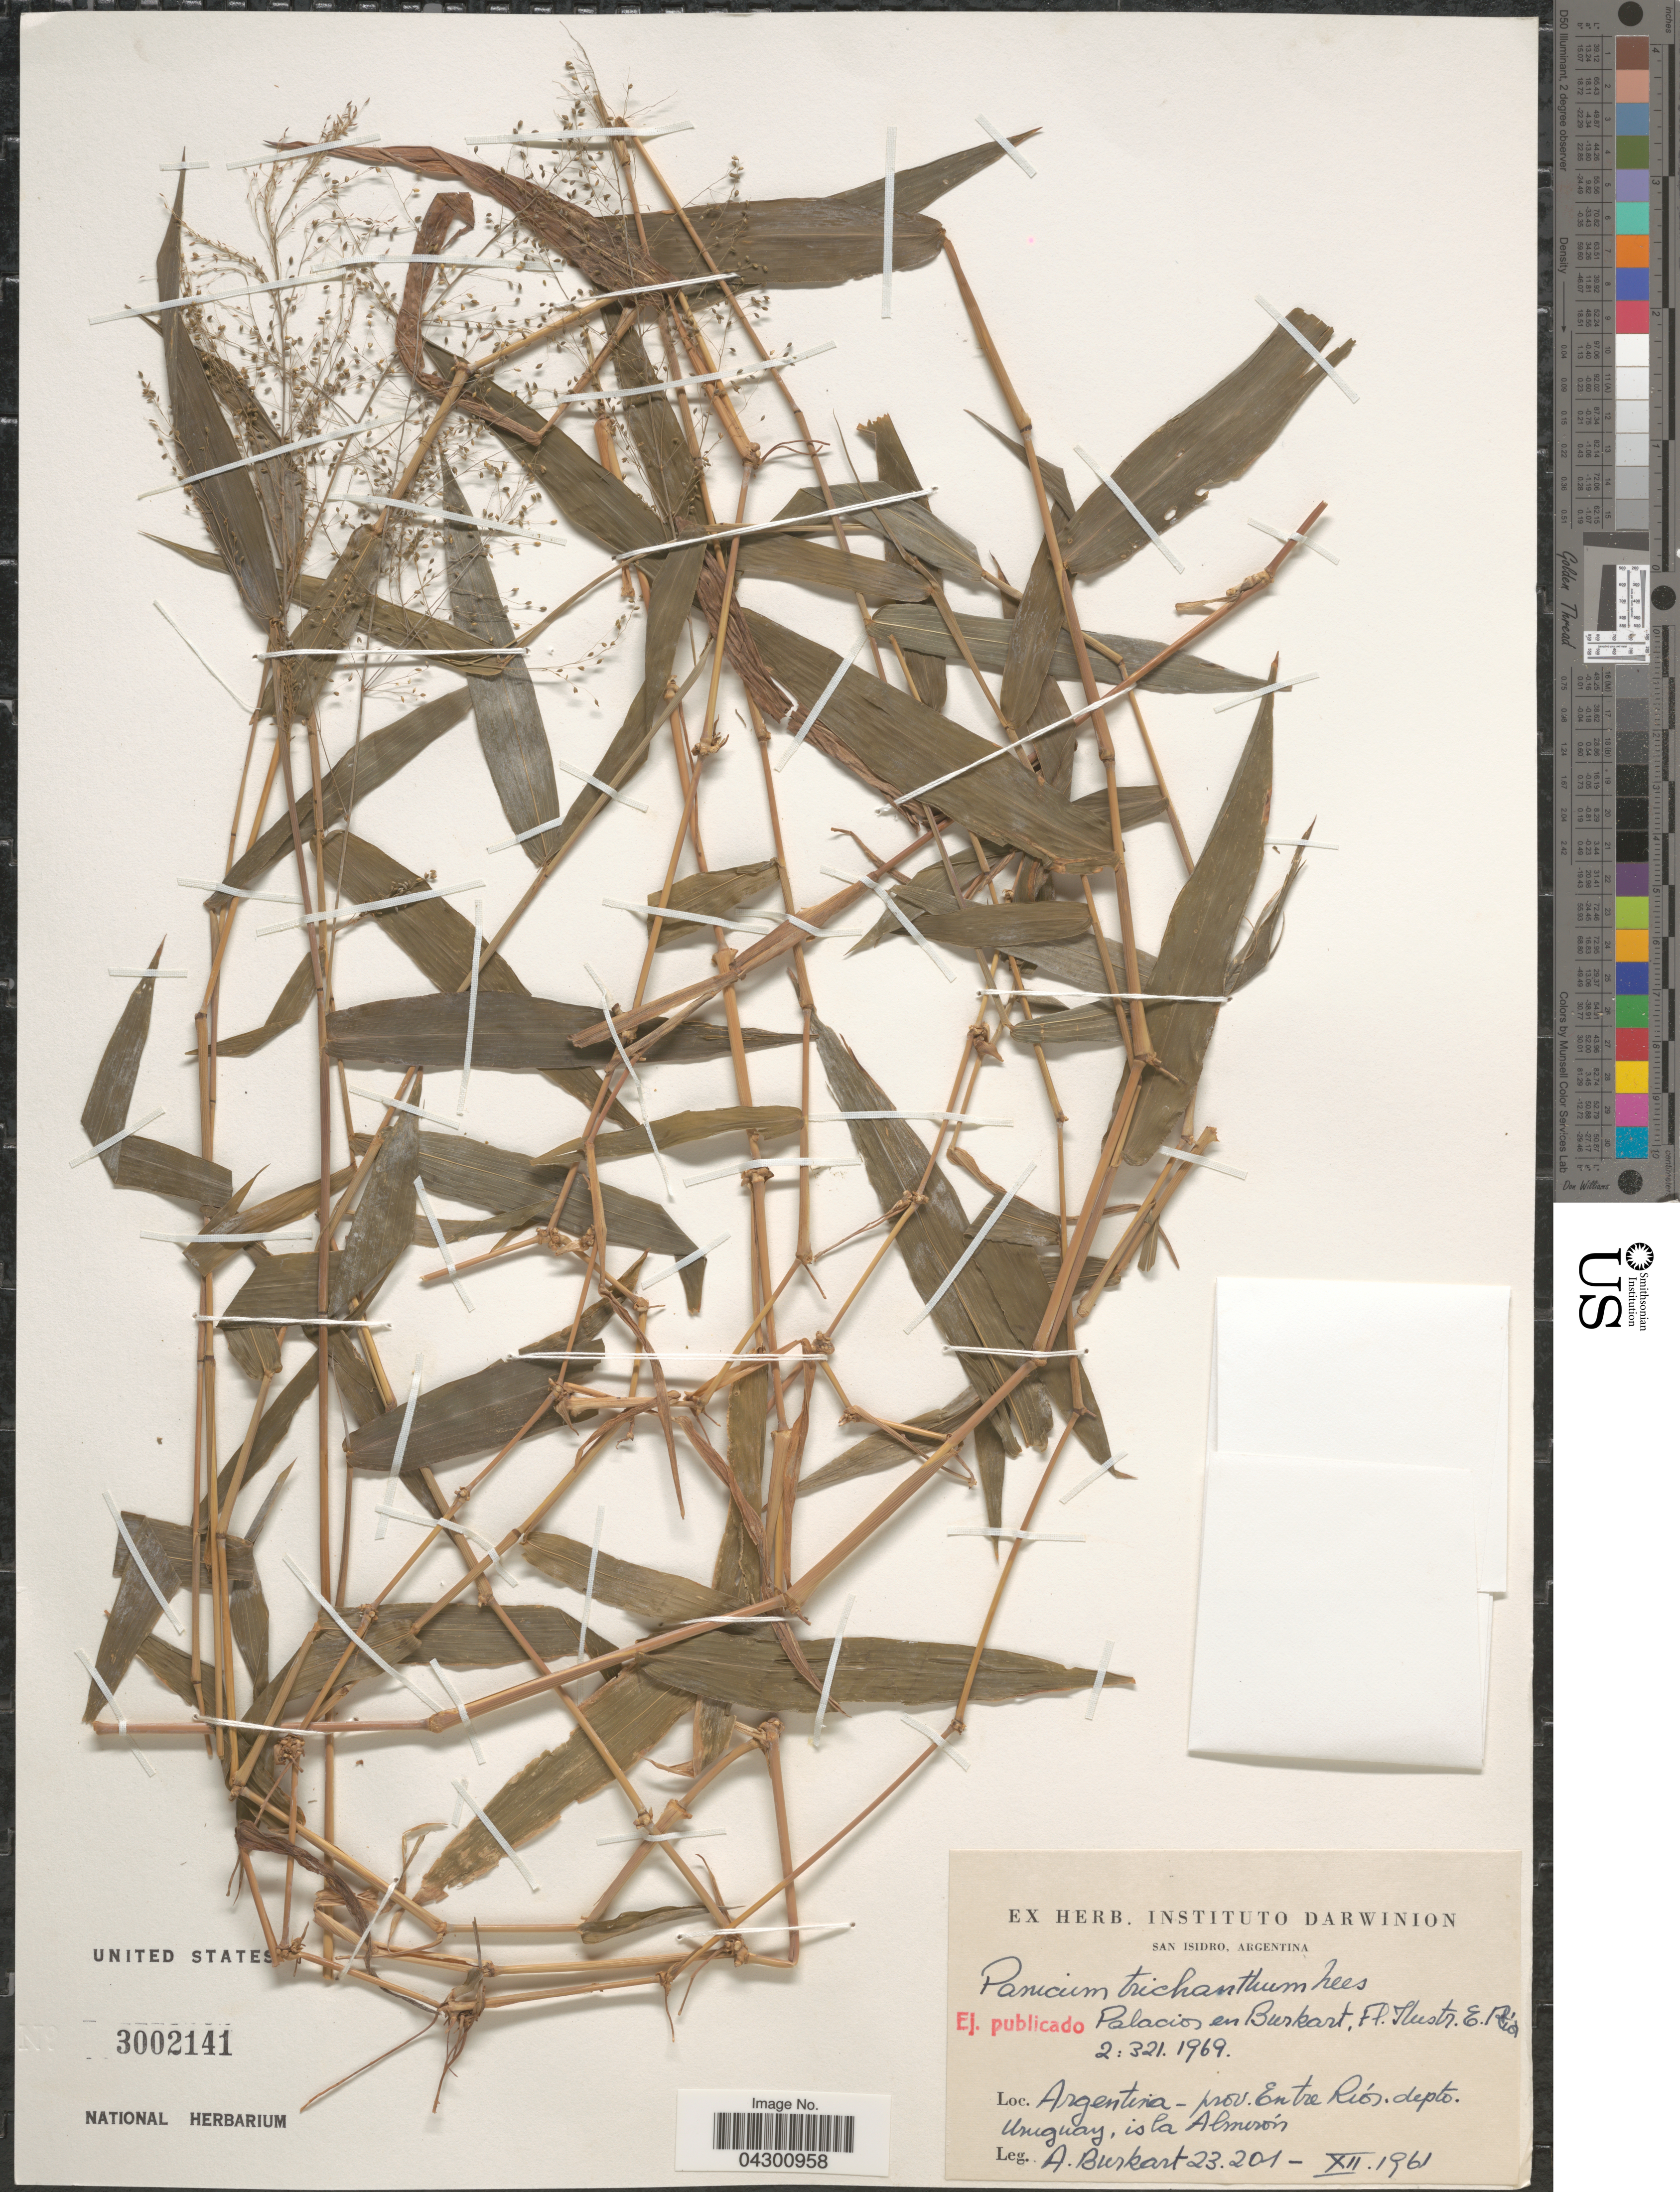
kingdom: Plantae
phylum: Tracheophyta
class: Liliopsida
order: Poales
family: Poaceae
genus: Panicum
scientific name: Panicum trichanthum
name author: Nees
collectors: A. E. Burkart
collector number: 23201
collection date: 1961-12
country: Argentina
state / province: Entre Rios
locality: Depto. Uruguay, isla Almirón.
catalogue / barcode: US 3002141